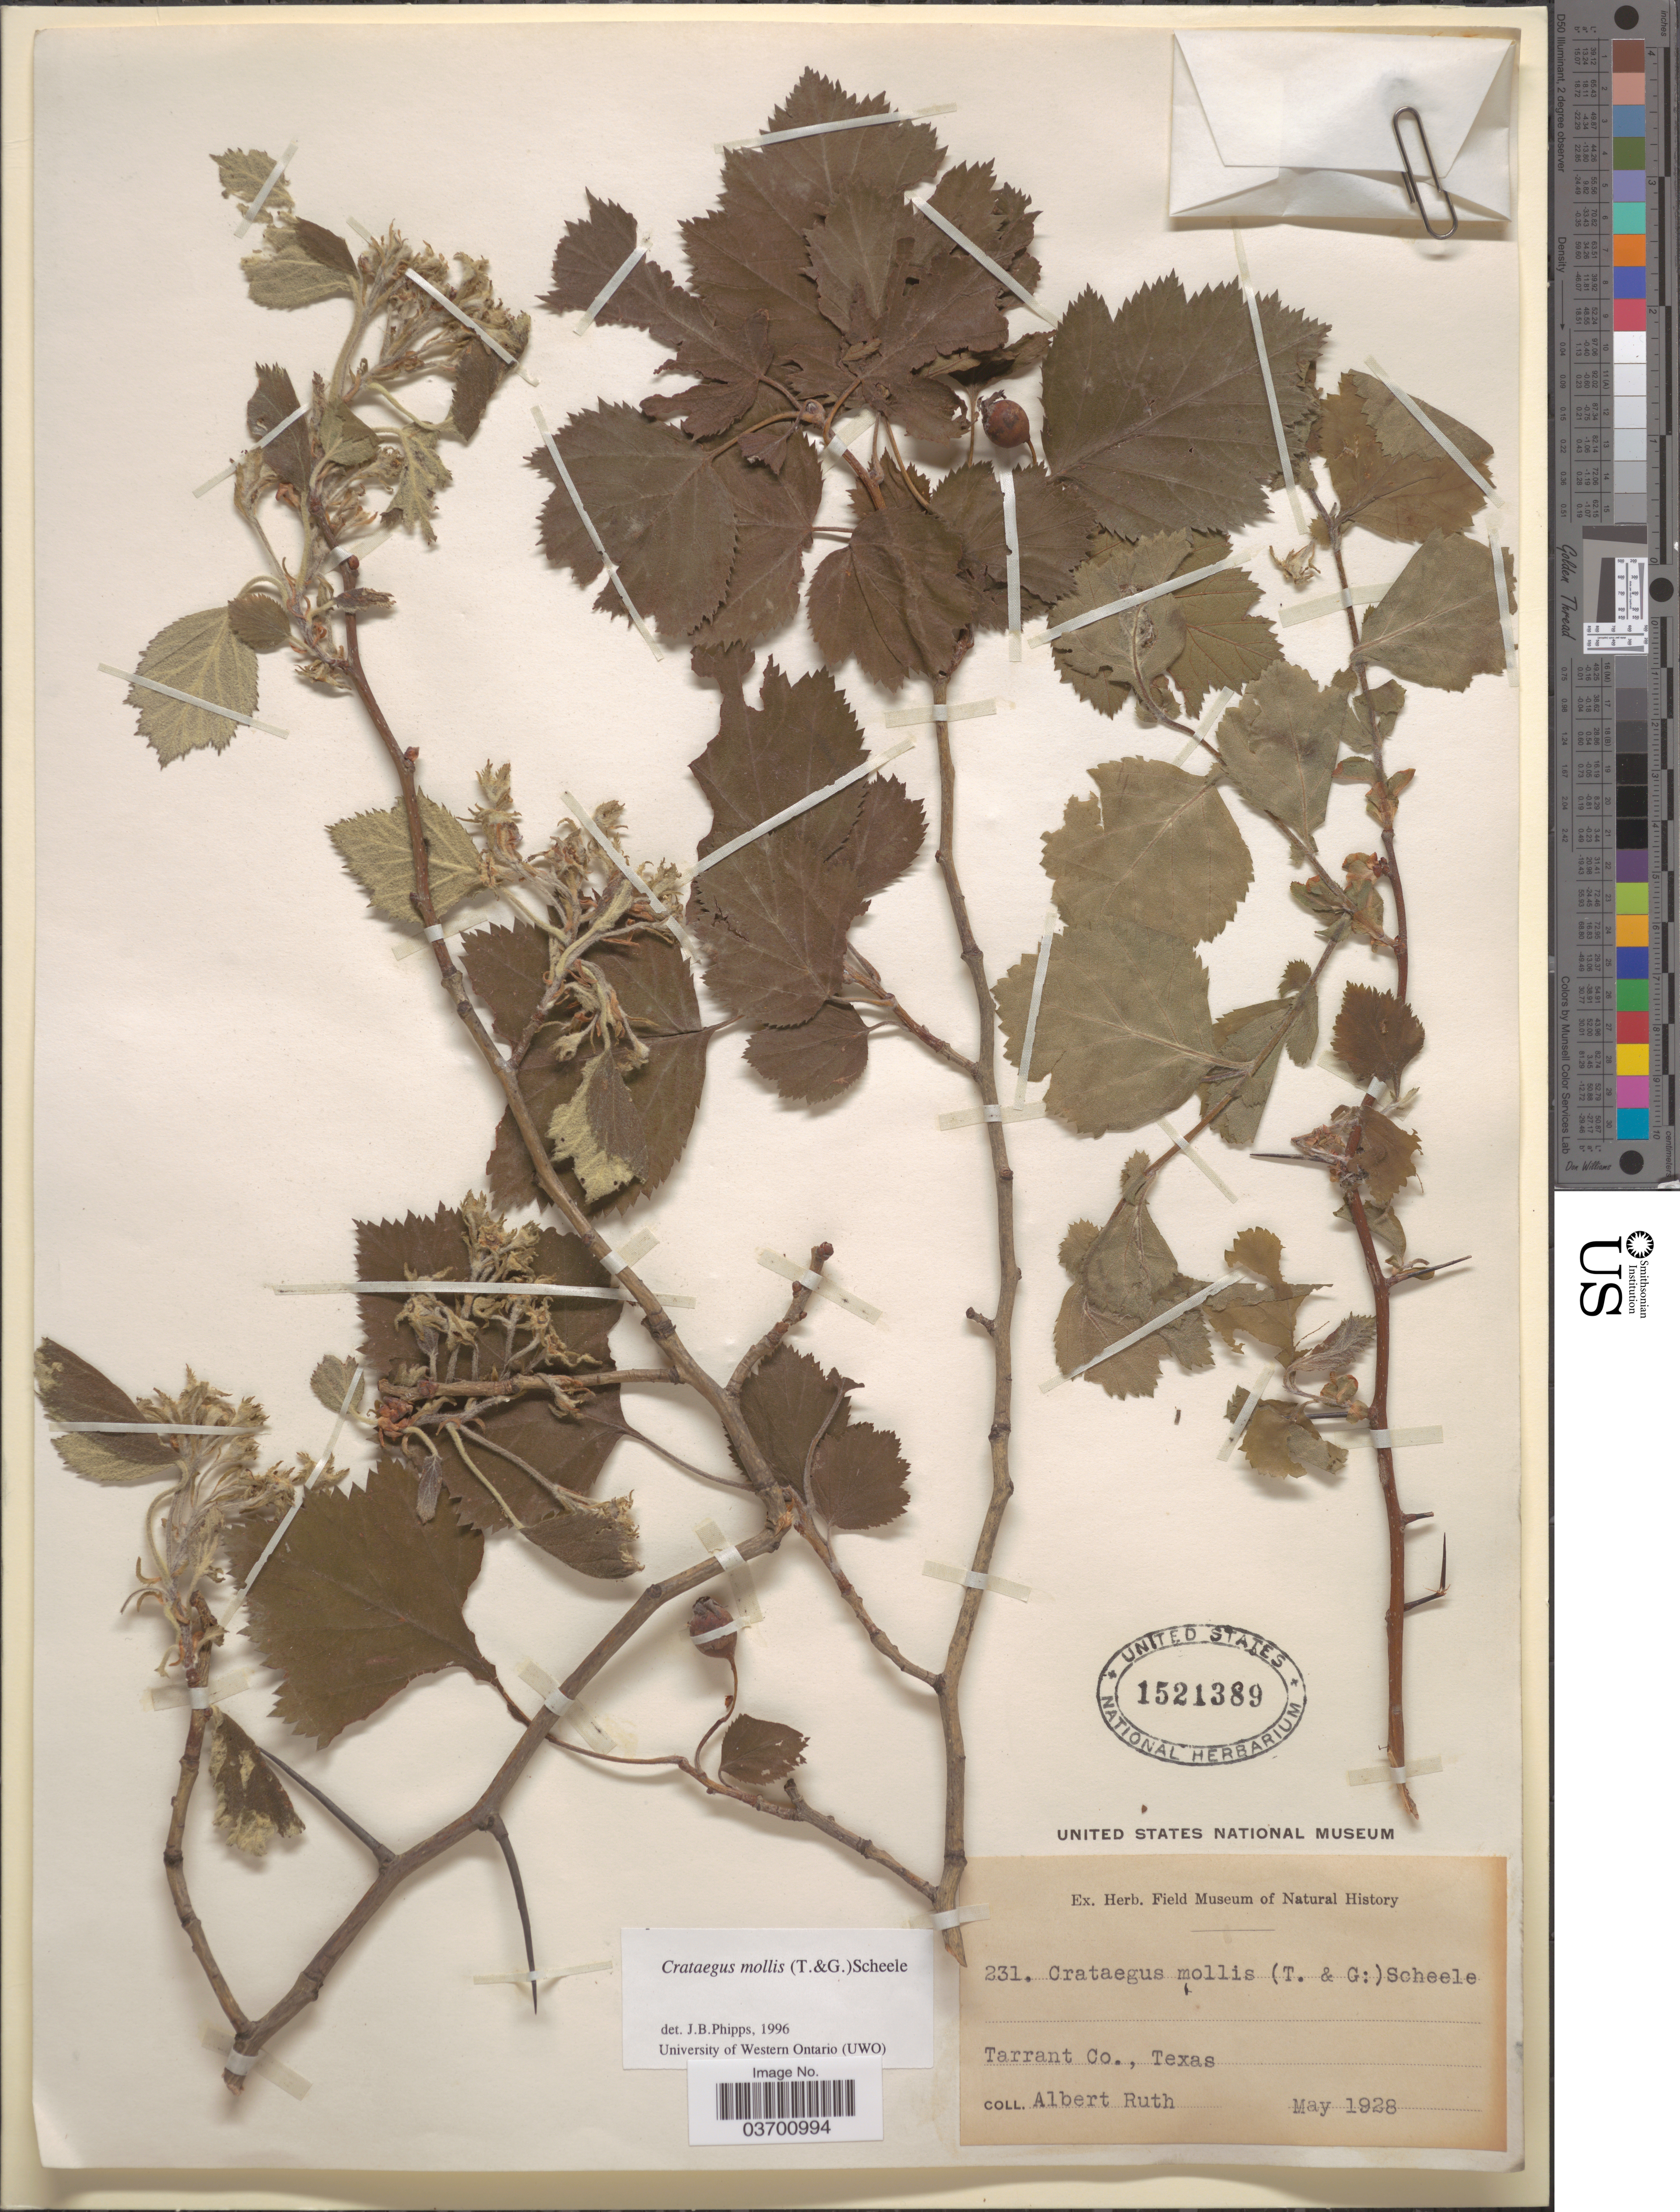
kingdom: Plantae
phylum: Tracheophyta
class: Magnoliopsida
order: Rosales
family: Rosaceae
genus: Crataegus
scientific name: Crataegus mollis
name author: (Torr. & A. Gray) Scheele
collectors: A. Ruth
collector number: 231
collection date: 1928-05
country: United States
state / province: Texas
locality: Tarrant Co.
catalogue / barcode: US 1521389